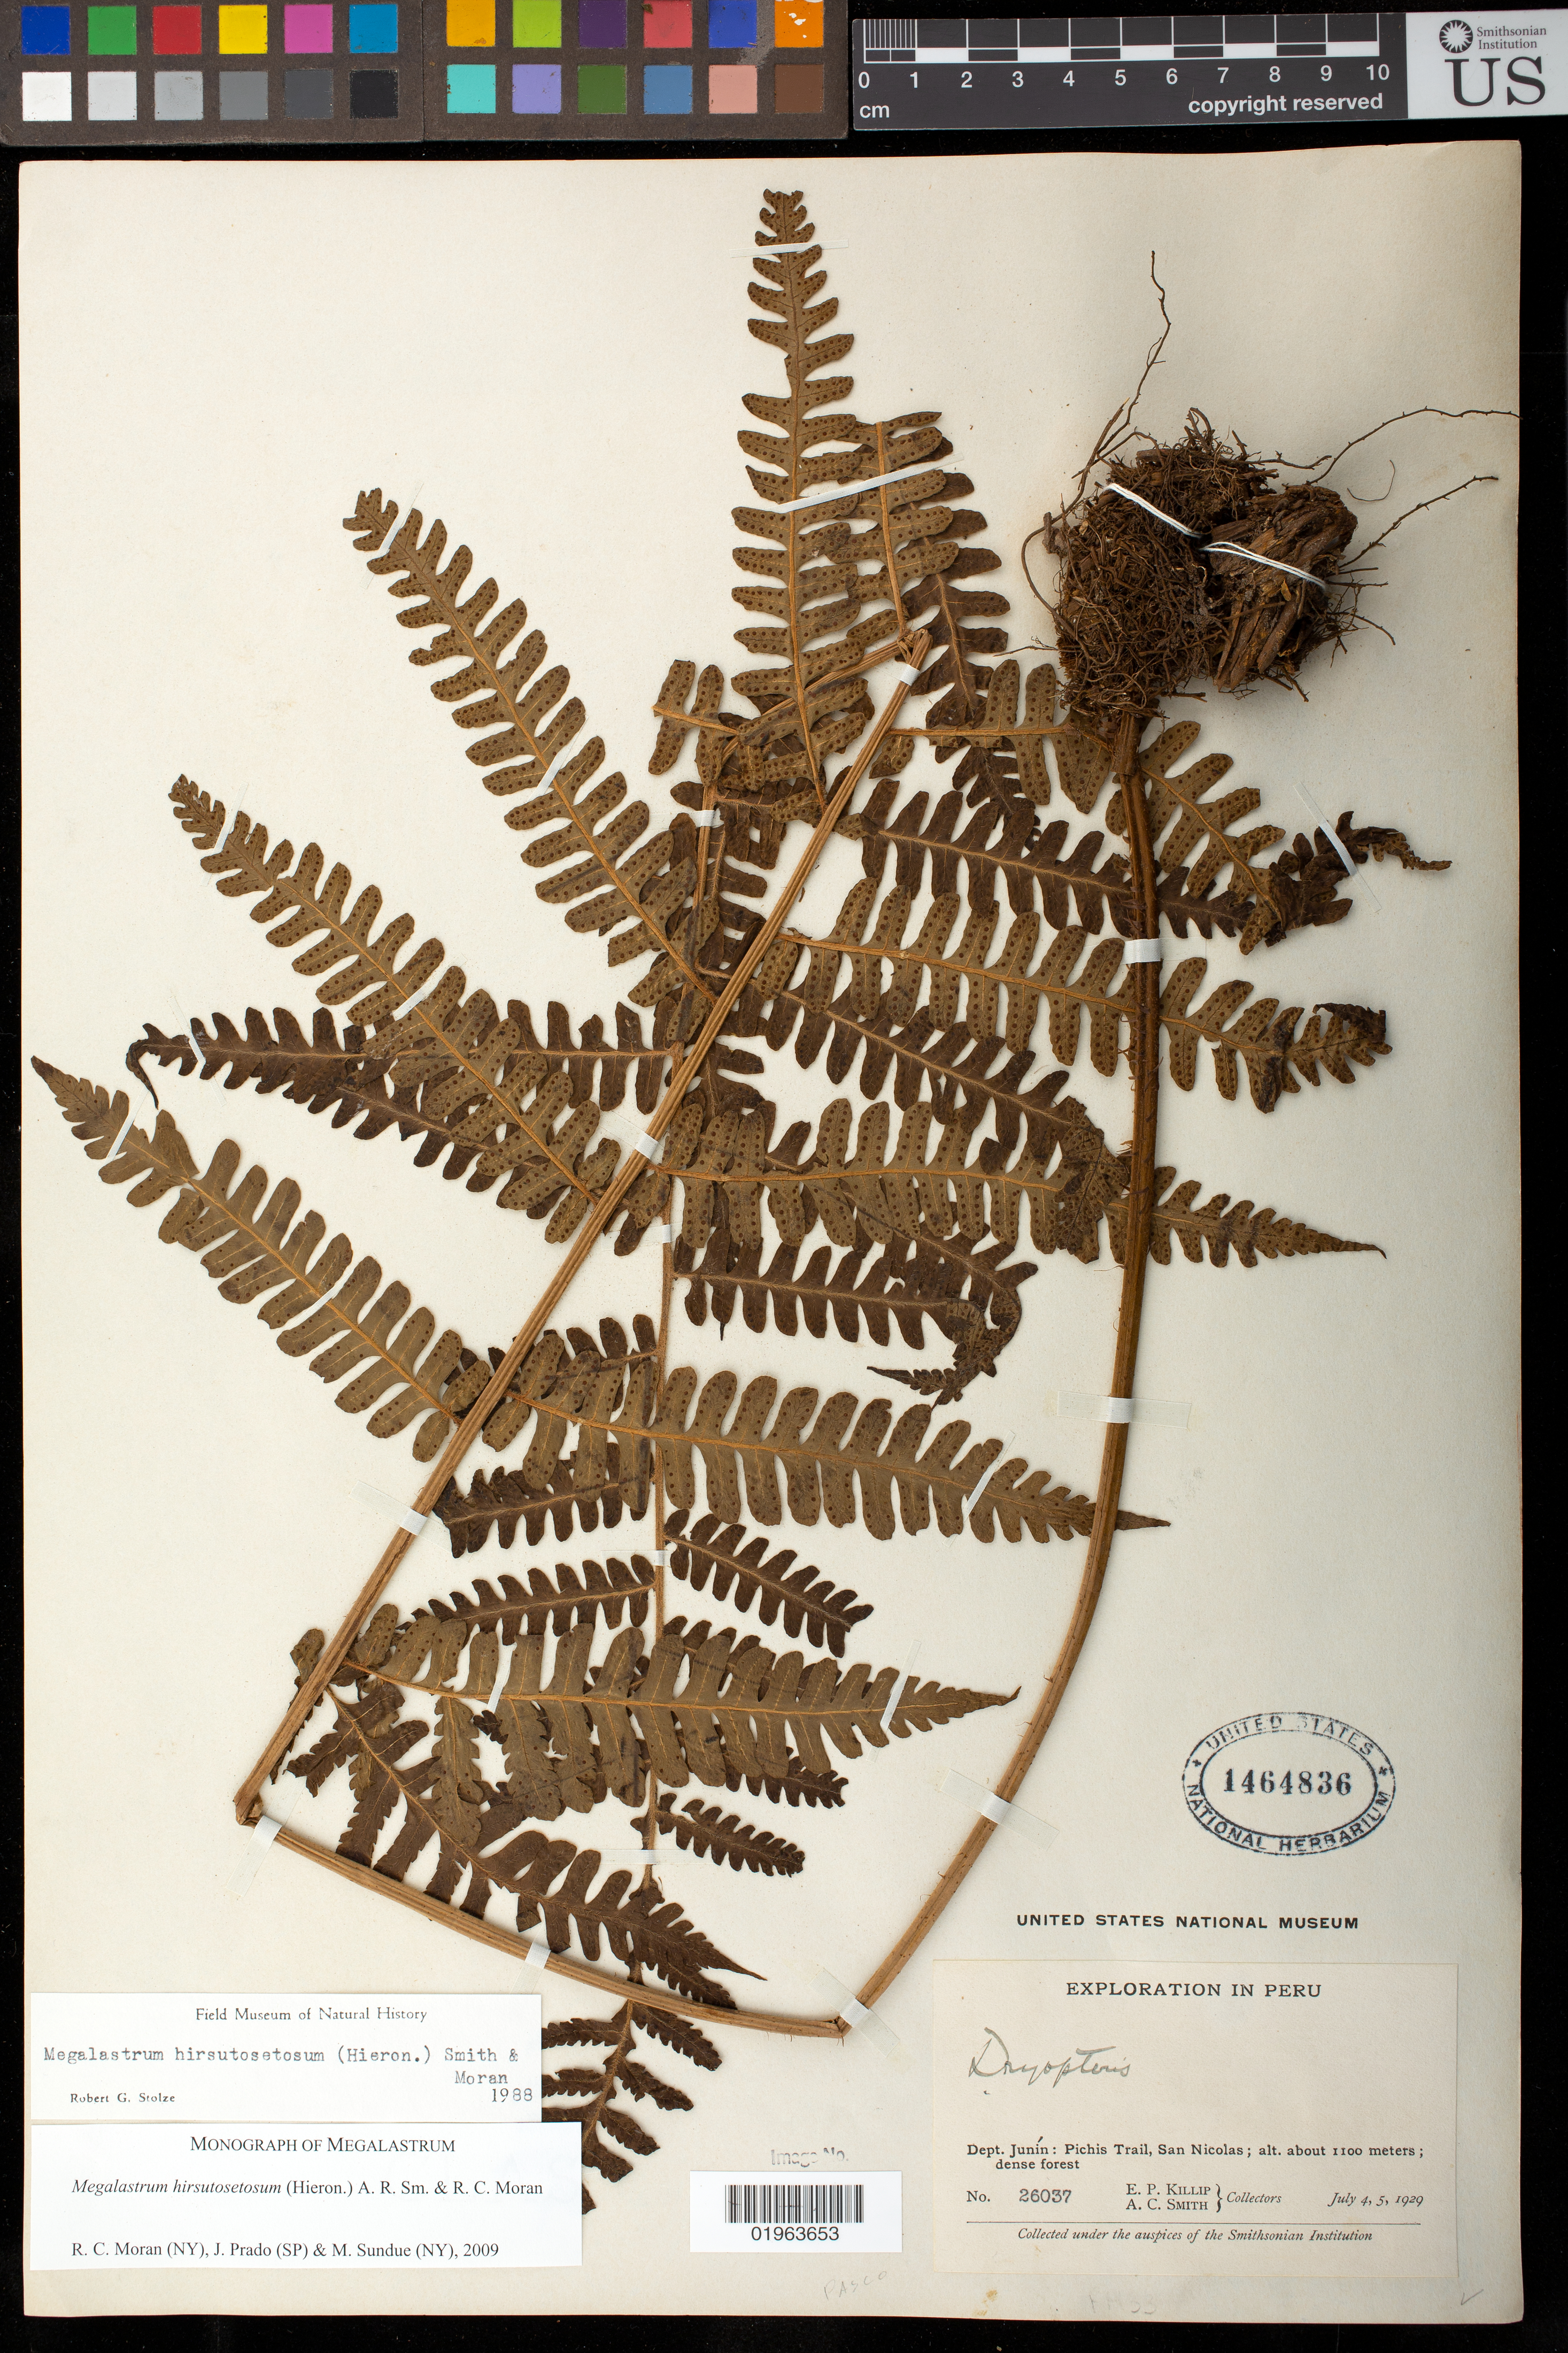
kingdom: Plantae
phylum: Tracheophyta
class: Polypodiopsida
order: Polypodiales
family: Dryopteridaceae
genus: Megalastrum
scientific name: Megalastrum hirsutosetosum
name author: (Hieron.) A.R. Sm. & R.C. Moran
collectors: E. P. Killip & A. C. Smith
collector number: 26037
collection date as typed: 4, 5 Jul 1929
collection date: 1929-07-04,1929-07-05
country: Peru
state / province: Junín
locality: Pichis Trail, San Nicolas.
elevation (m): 1100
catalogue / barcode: US 1464836